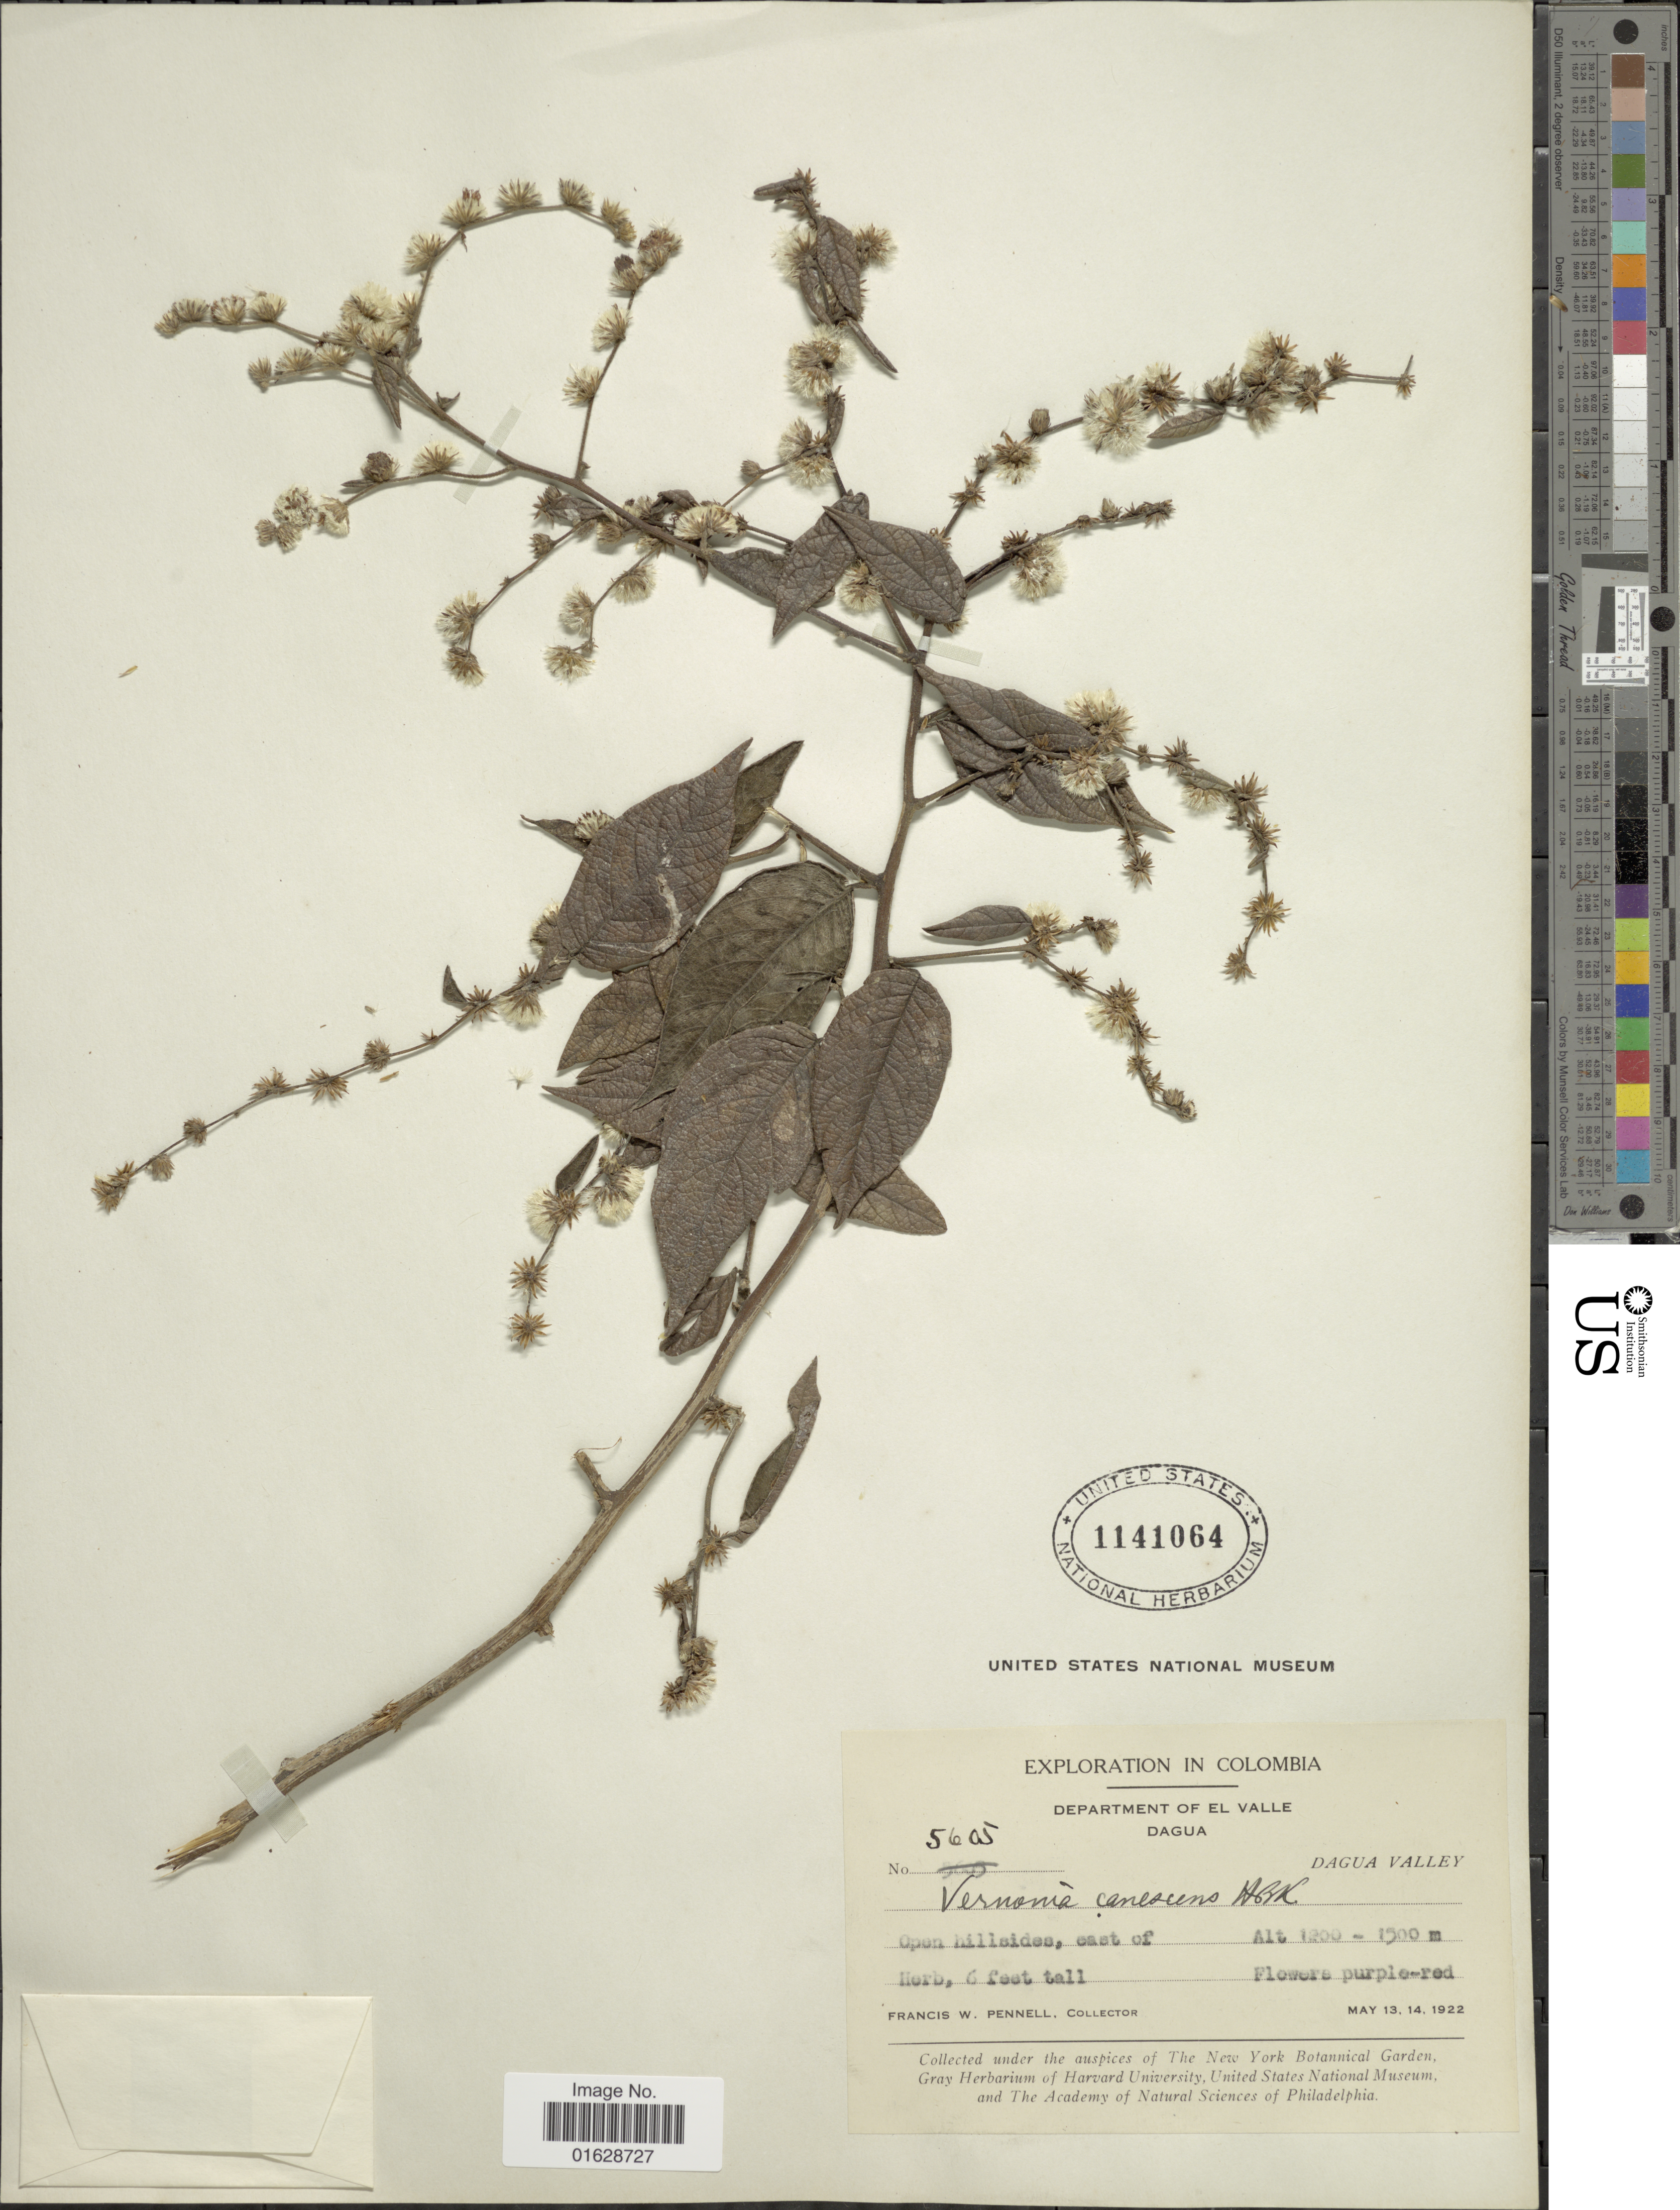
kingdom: Plantae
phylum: Tracheophyta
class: Magnoliopsida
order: Asterales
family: Asteraceae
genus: Lepidaploa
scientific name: Lepidaploa canescens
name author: (Kunth) H. Rob.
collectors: F. W. Pennell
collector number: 5605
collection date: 1922-05-13/1922-05-14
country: Colombia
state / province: Valle del Cauca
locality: Colombia. Department of El Valle. Dagua. Open hillsides, east of Herb, 6 feet tall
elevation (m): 1200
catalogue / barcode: US 1141064